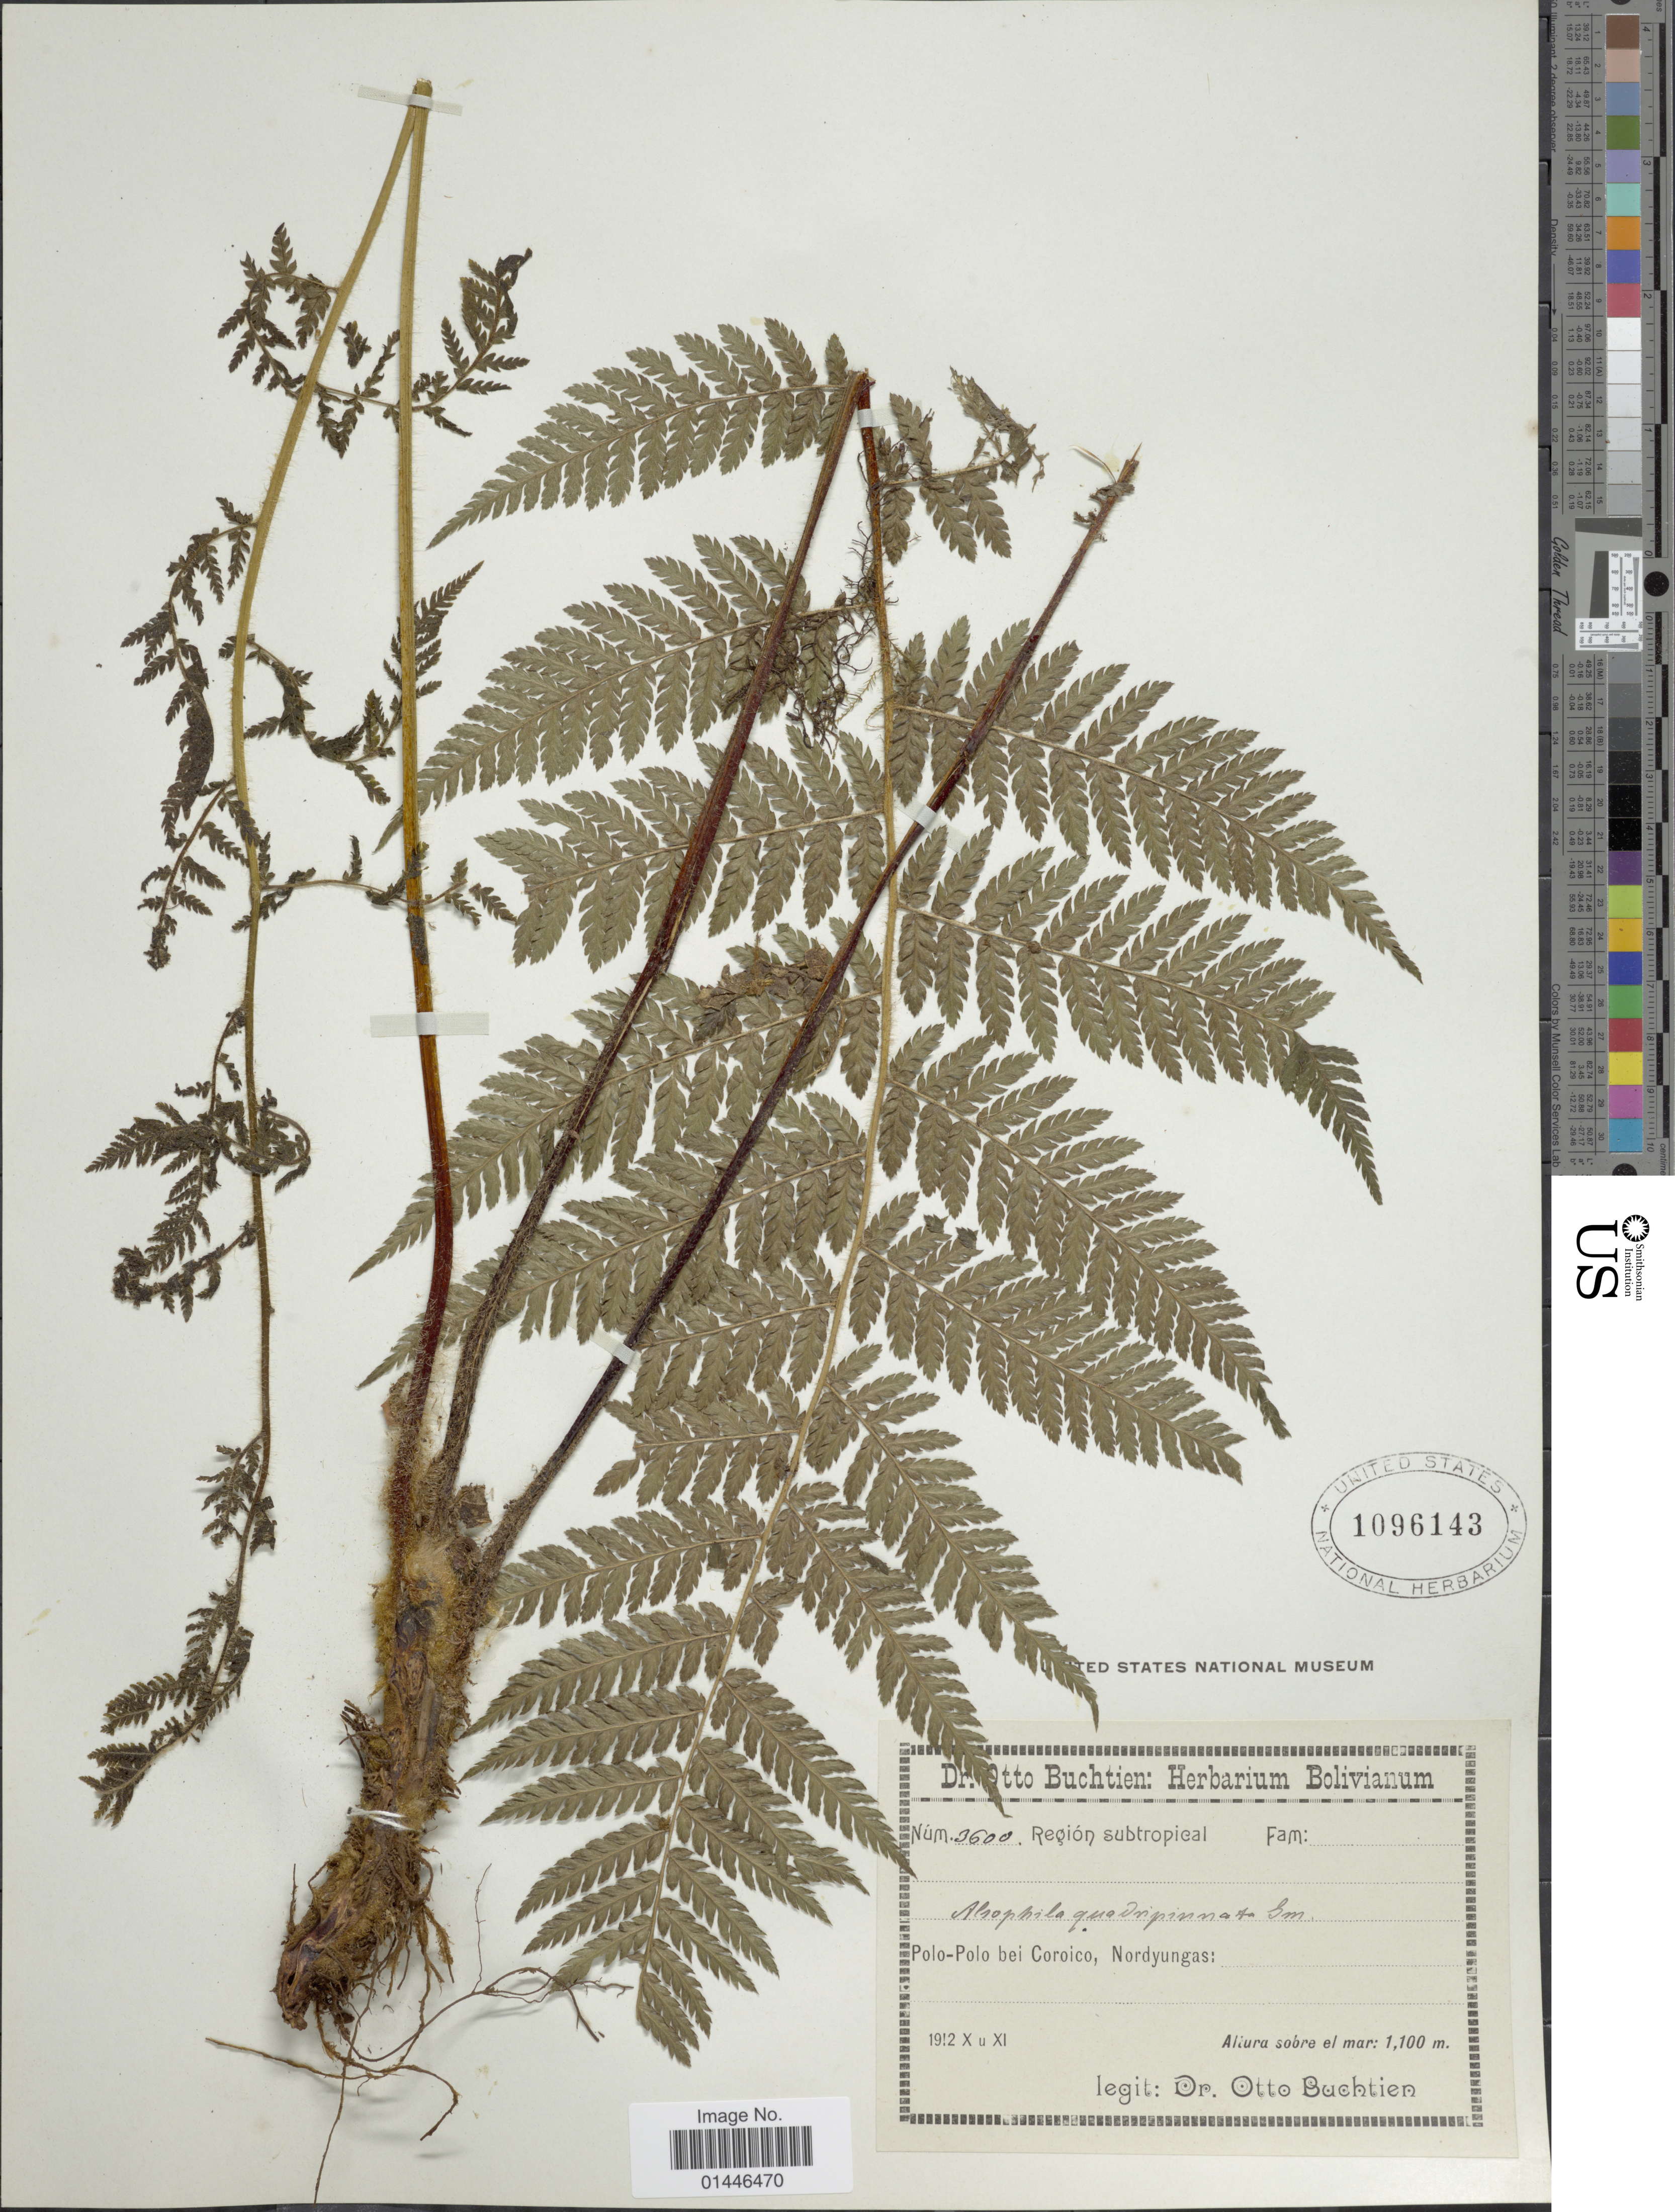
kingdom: Plantae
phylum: Tracheophyta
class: Polypodiopsida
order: Cyatheales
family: Dicksoniaceae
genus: Lophosoria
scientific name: Lophosoria quadripinnata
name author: (J.F. Gmel.) C. Chr.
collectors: O. Buchtien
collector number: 3600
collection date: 1912-10/1912-11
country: Bolivia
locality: Región subtropical. Polo-Polo bei Coroico, Nordyungas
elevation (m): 1100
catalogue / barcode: US 1096143